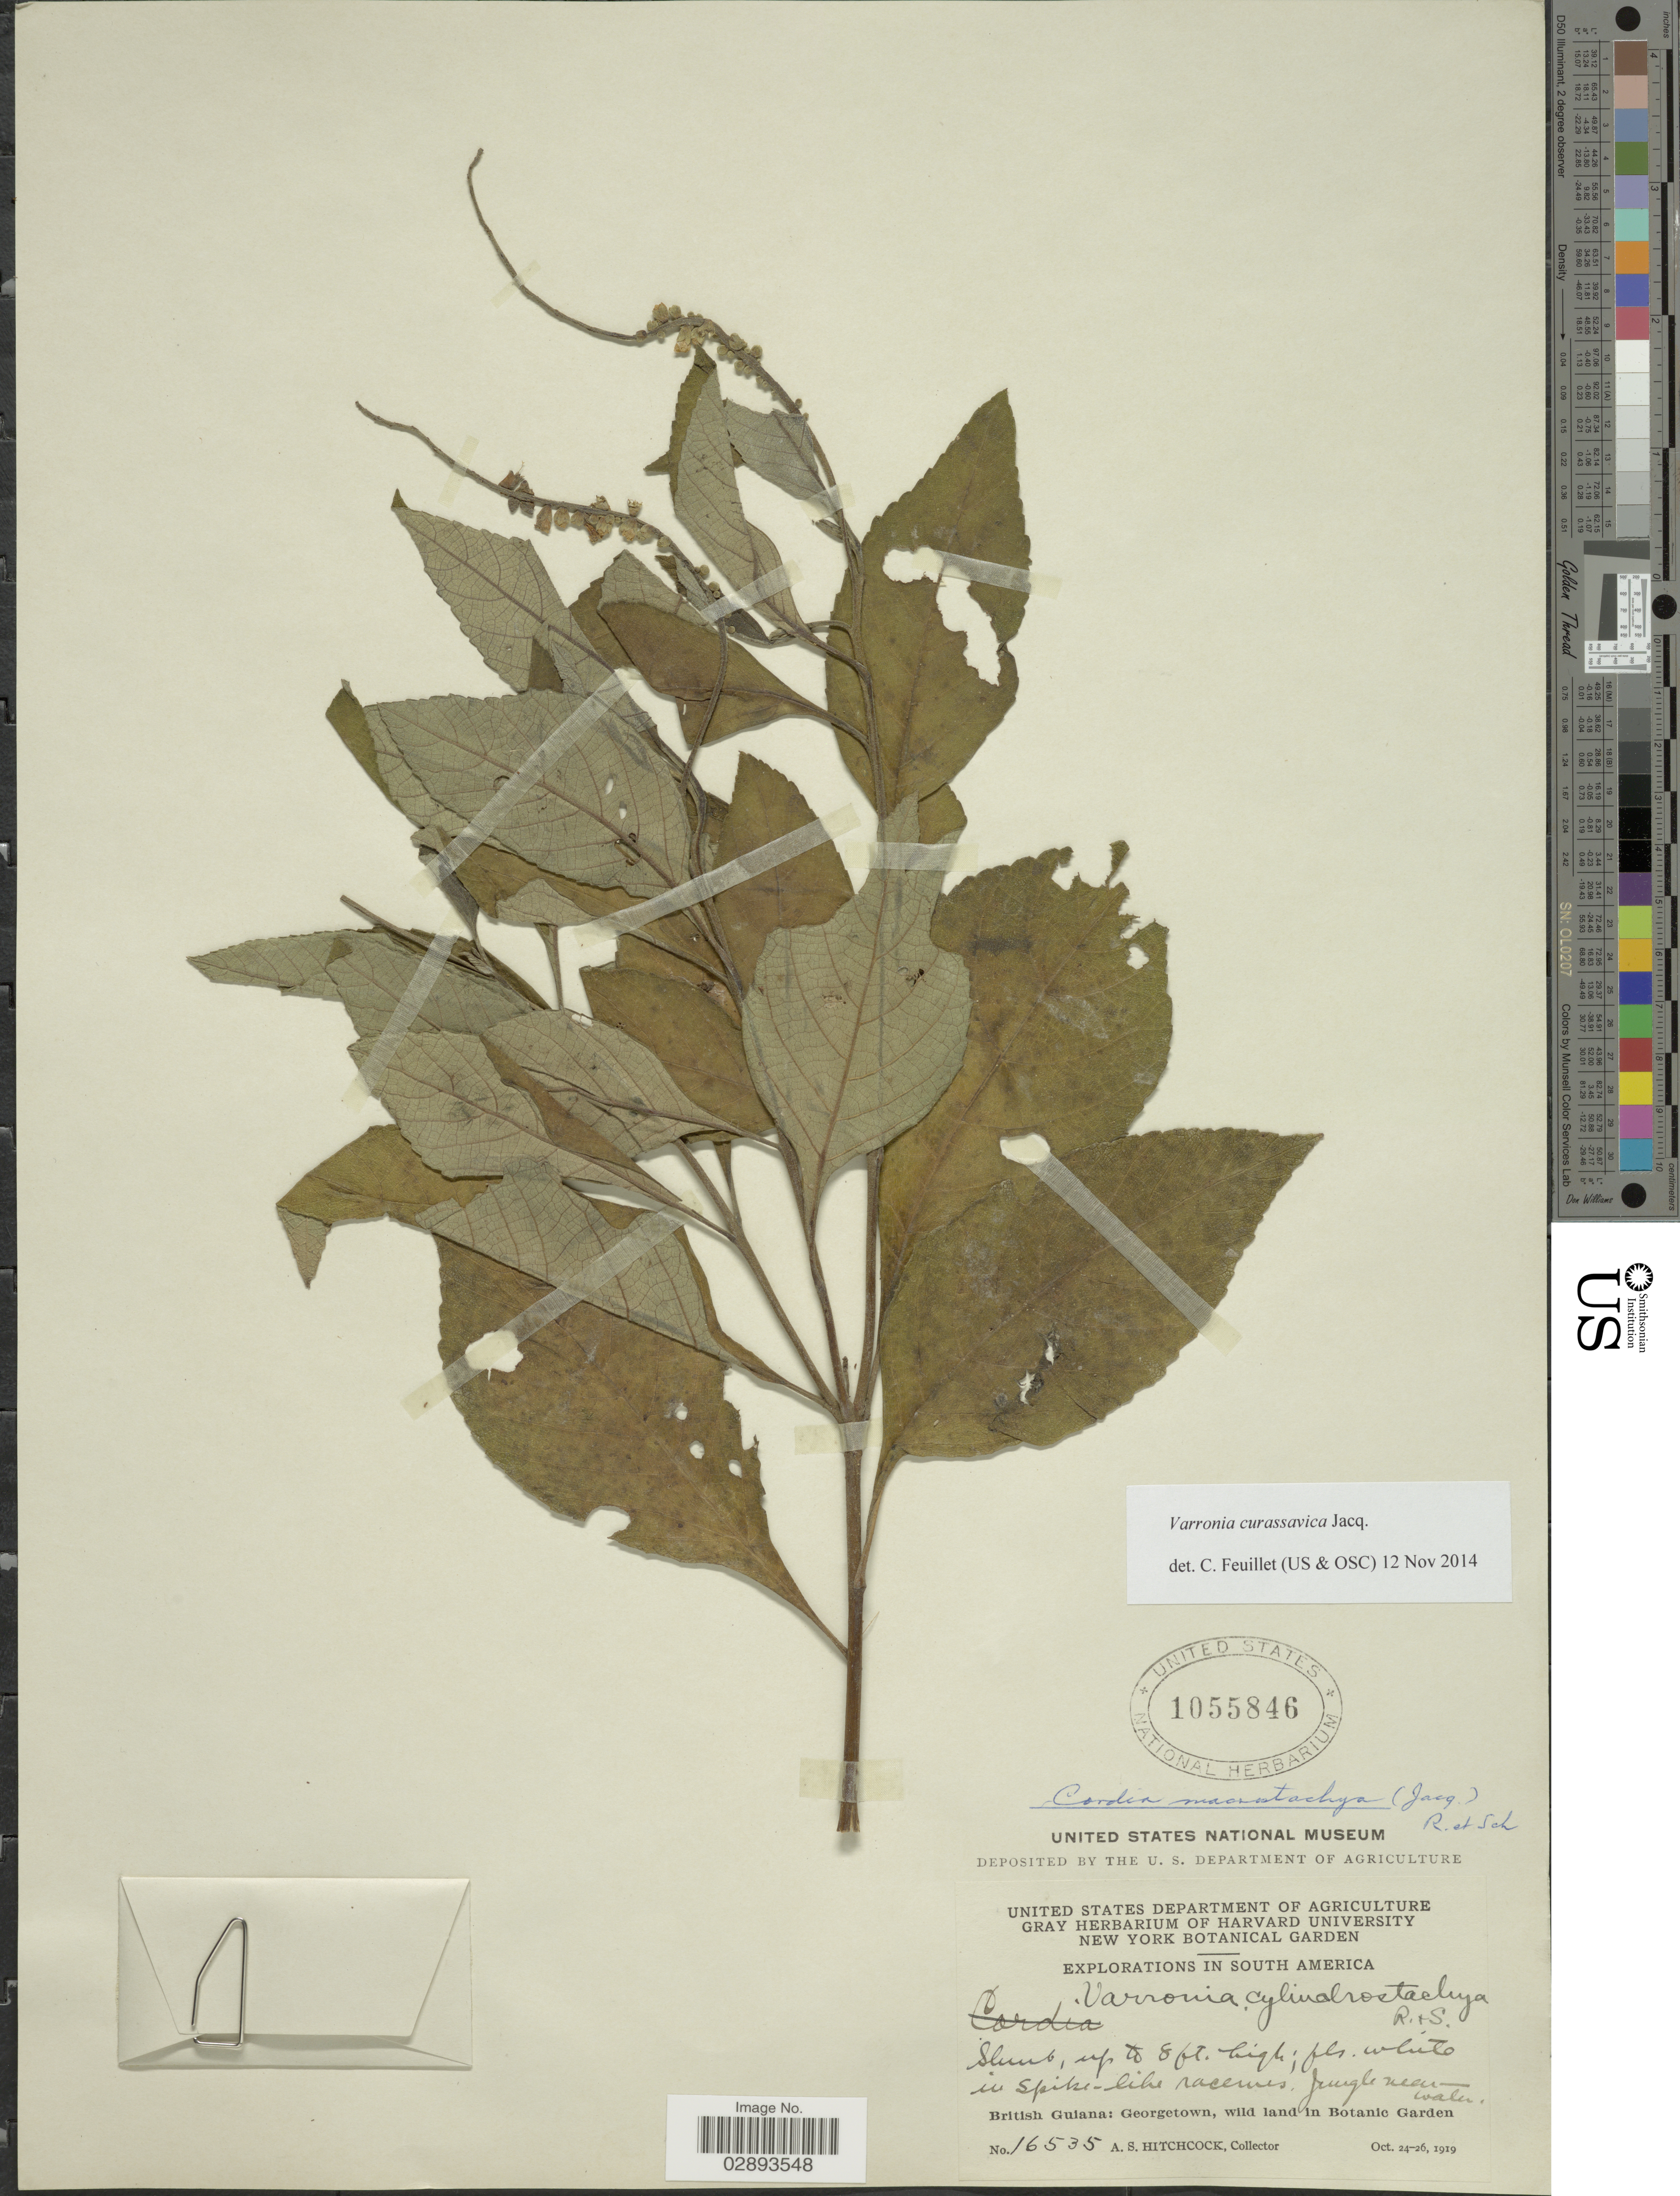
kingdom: Plantae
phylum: Tracheophyta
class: Magnoliopsida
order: Boraginales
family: Cordiaceae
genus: Varronia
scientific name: Varronia curassavica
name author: Jacq.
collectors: A. S. Hitchcock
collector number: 16535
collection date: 1919-10-24/1919-10-26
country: Guyana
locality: British Guaina: Georgetown, wild land in Botanic Garden.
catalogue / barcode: US 1055846